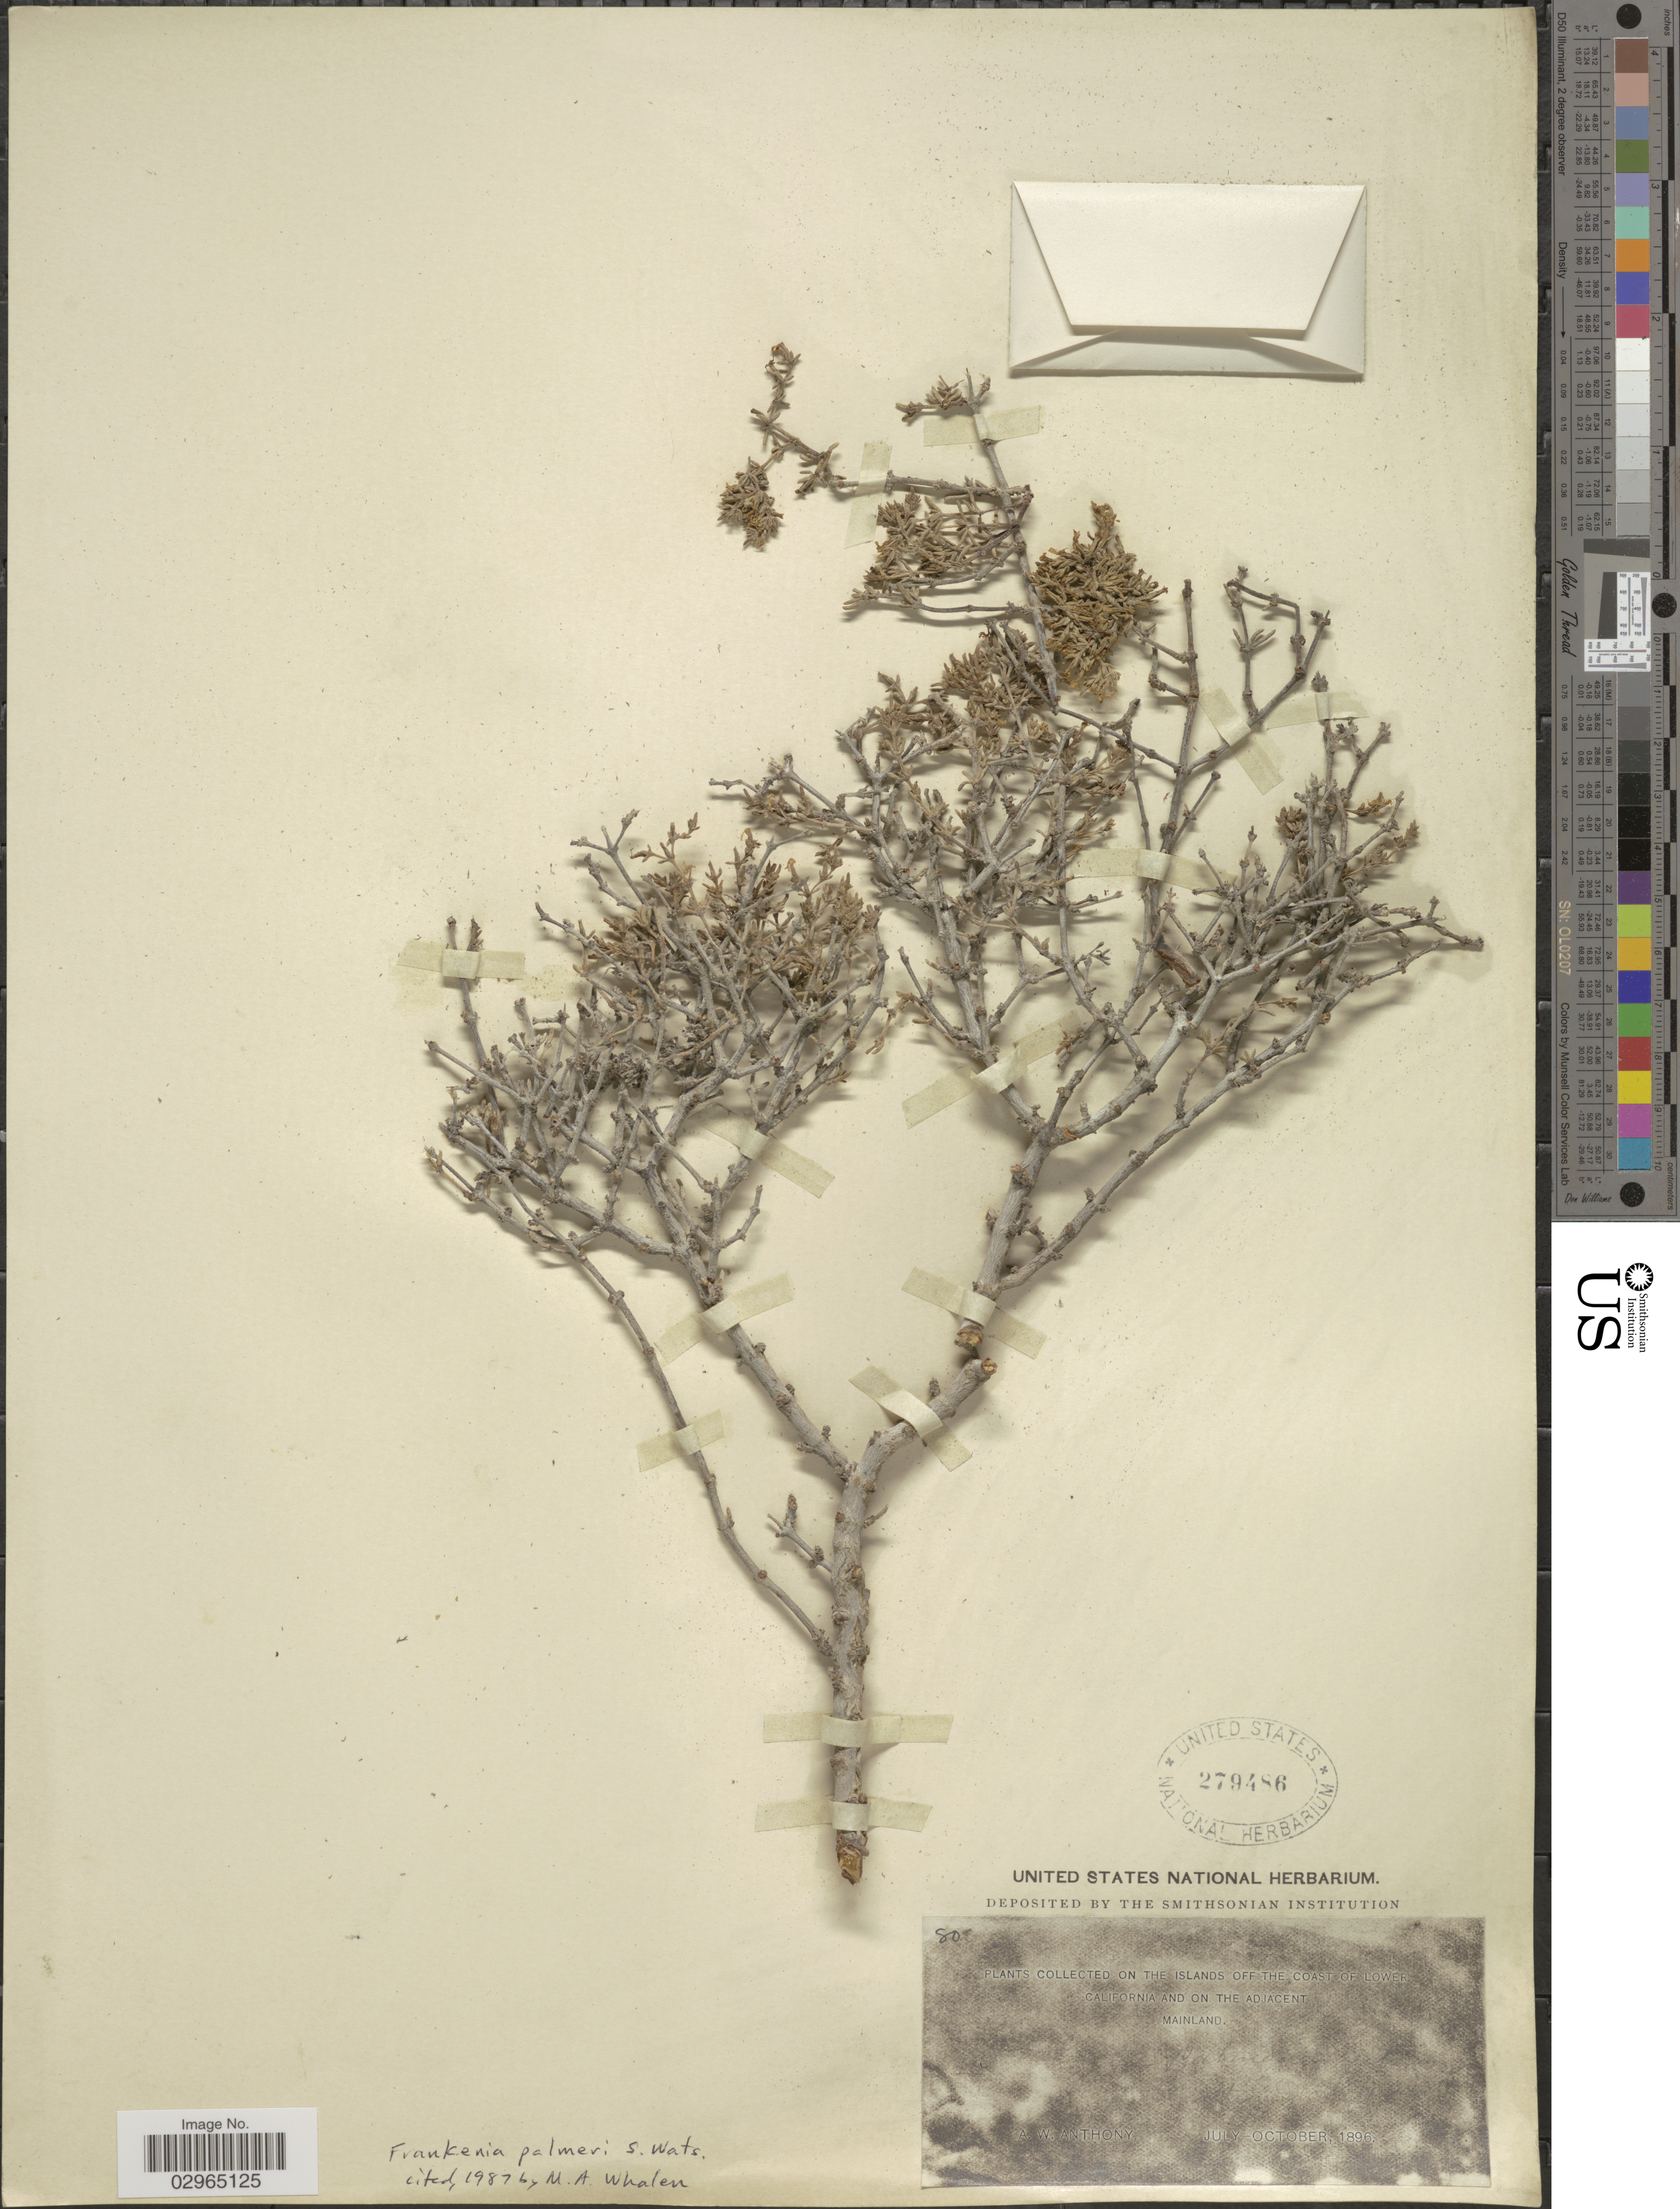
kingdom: Plantae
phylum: Tracheophyta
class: Magnoliopsida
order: Caryophyllales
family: Frankeniaceae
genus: Frankenia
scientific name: Frankenia palmeri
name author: S. Watson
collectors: A. W. Anthony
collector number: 80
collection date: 1896-07/1896-10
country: Mexico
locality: On the Islands off the coast of Lower California and on the adjacent mainland.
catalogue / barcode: US 279486